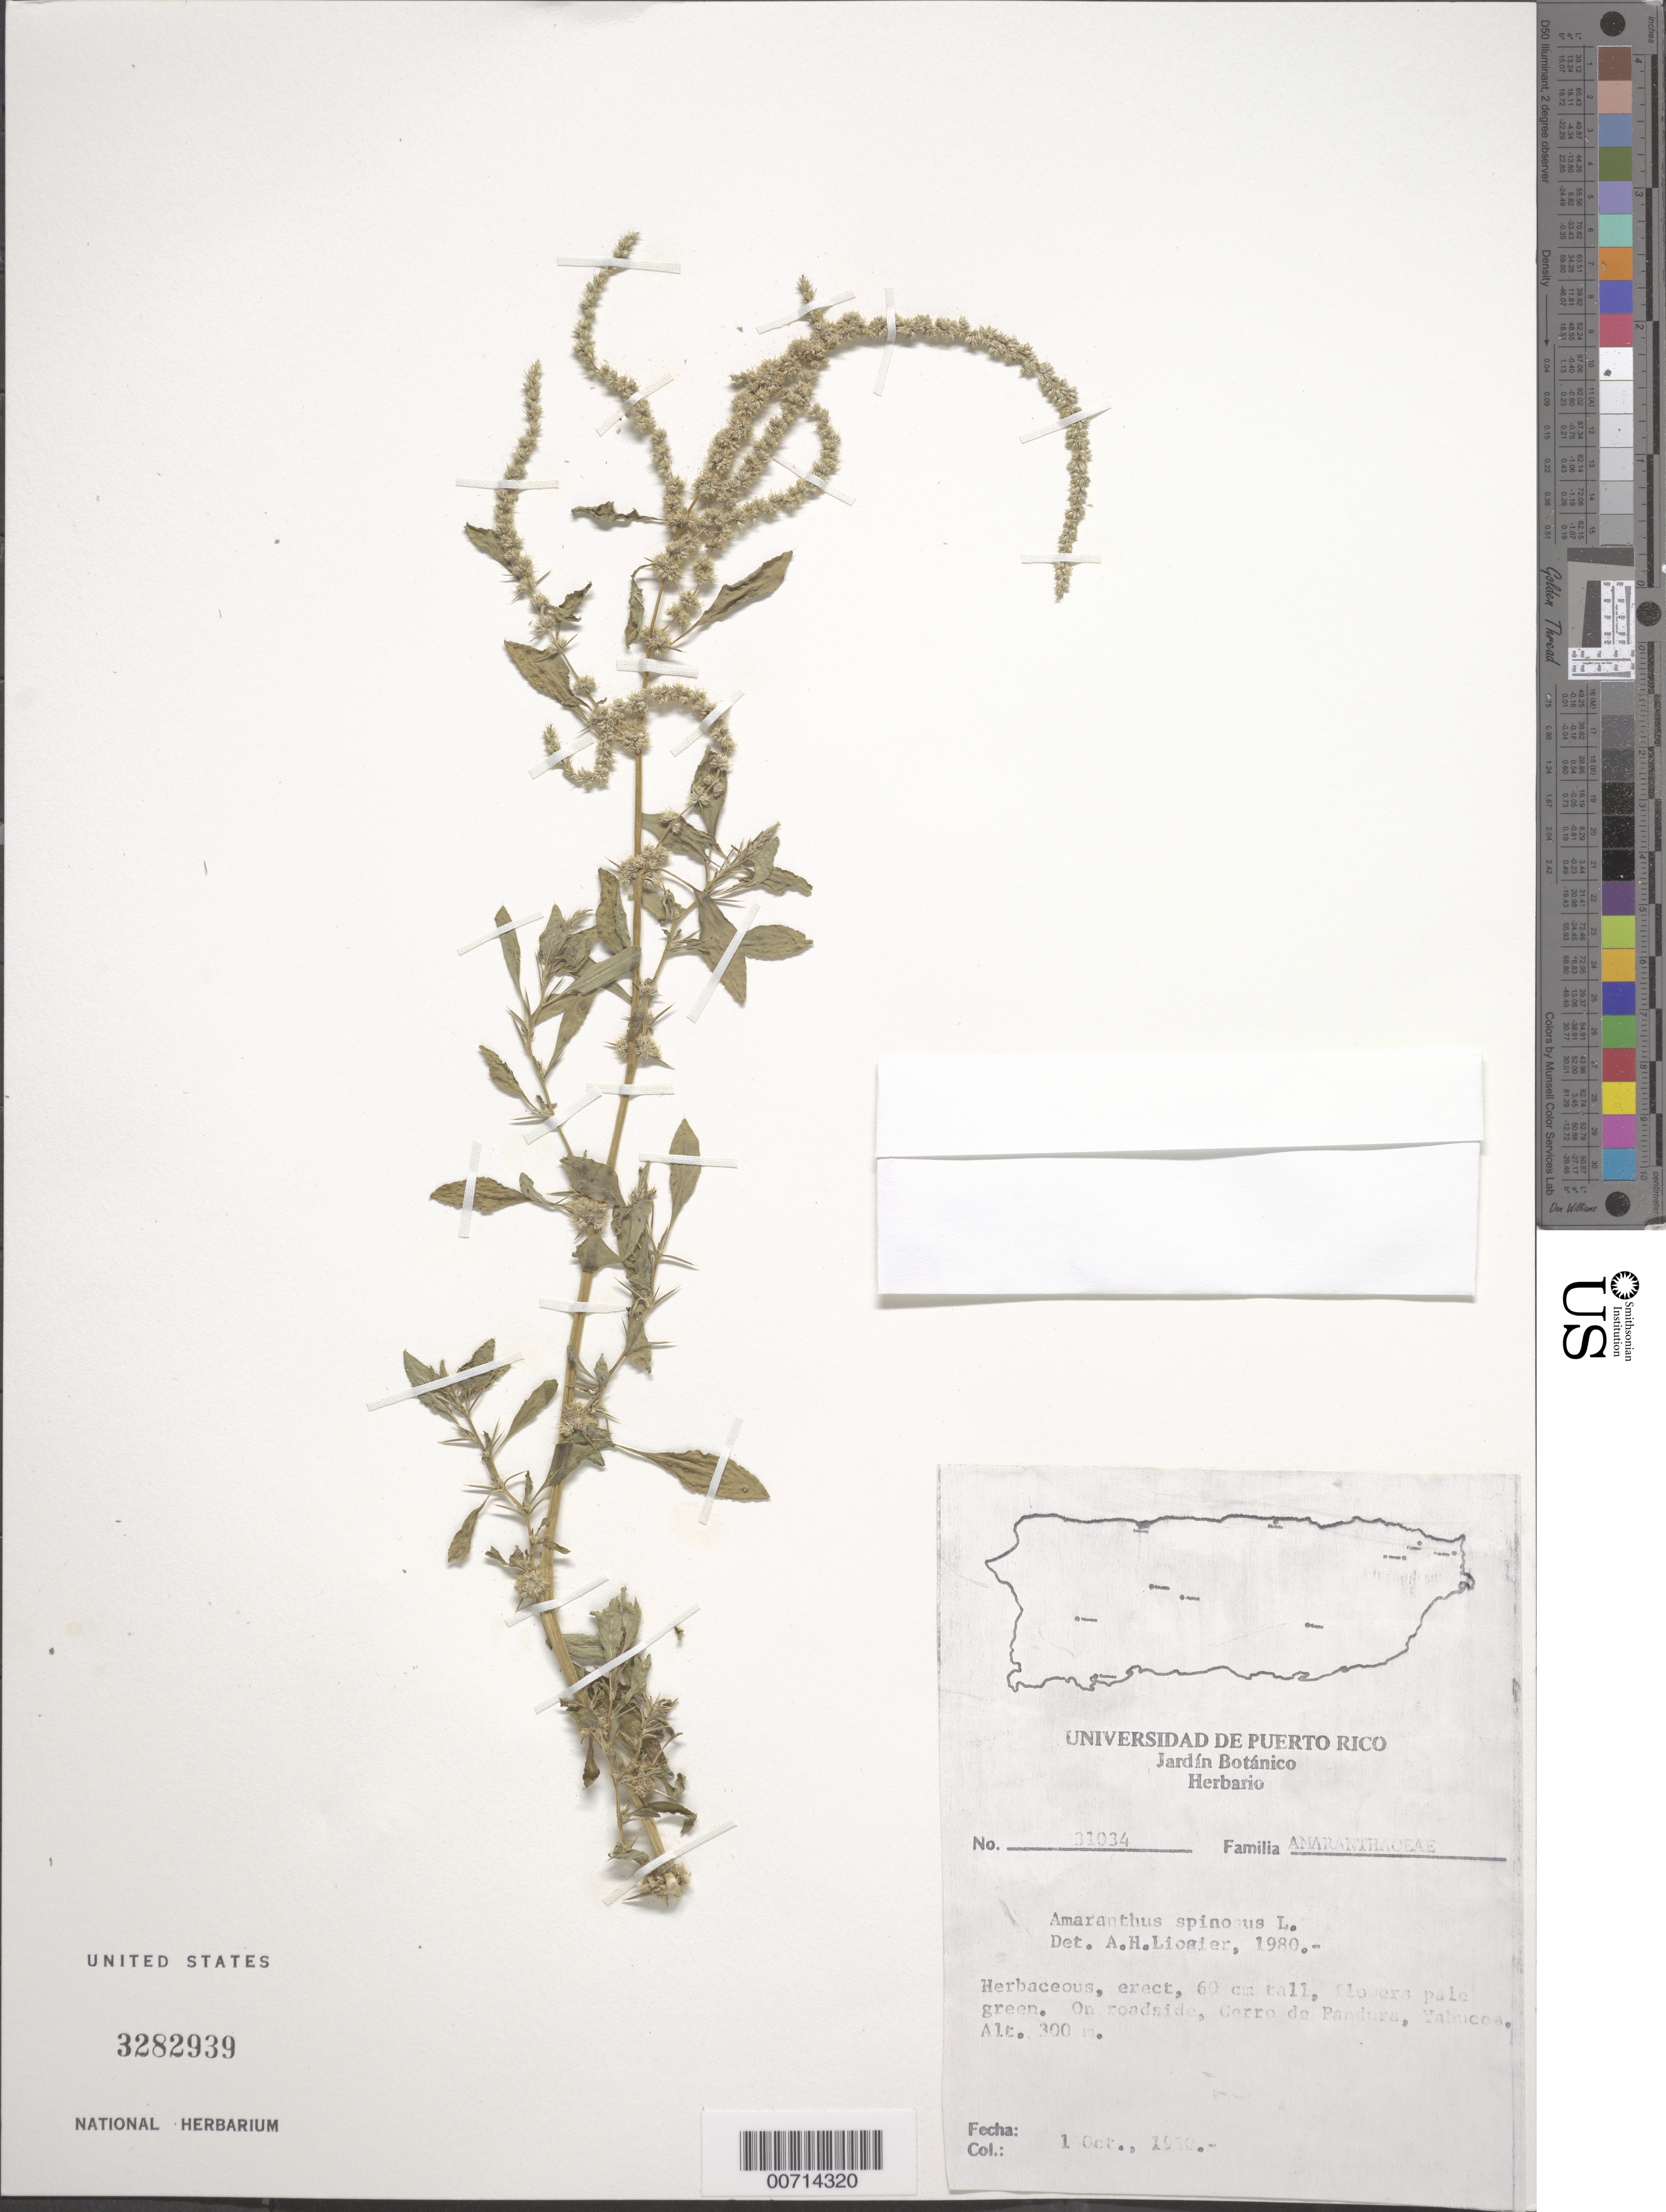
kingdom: Plantae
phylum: Tracheophyta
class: Magnoliopsida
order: Caryophyllales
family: Amaranthaceae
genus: Amaranthus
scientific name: Amaranthus spinosus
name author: L.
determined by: Liogier, Alain H.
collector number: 31034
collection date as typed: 01 Oct 1980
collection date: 1980-10-01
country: Puerto Rico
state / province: Yabucoa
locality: Yabucoa, Cerro de Pandura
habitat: Roadside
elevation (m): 300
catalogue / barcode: US 3282939